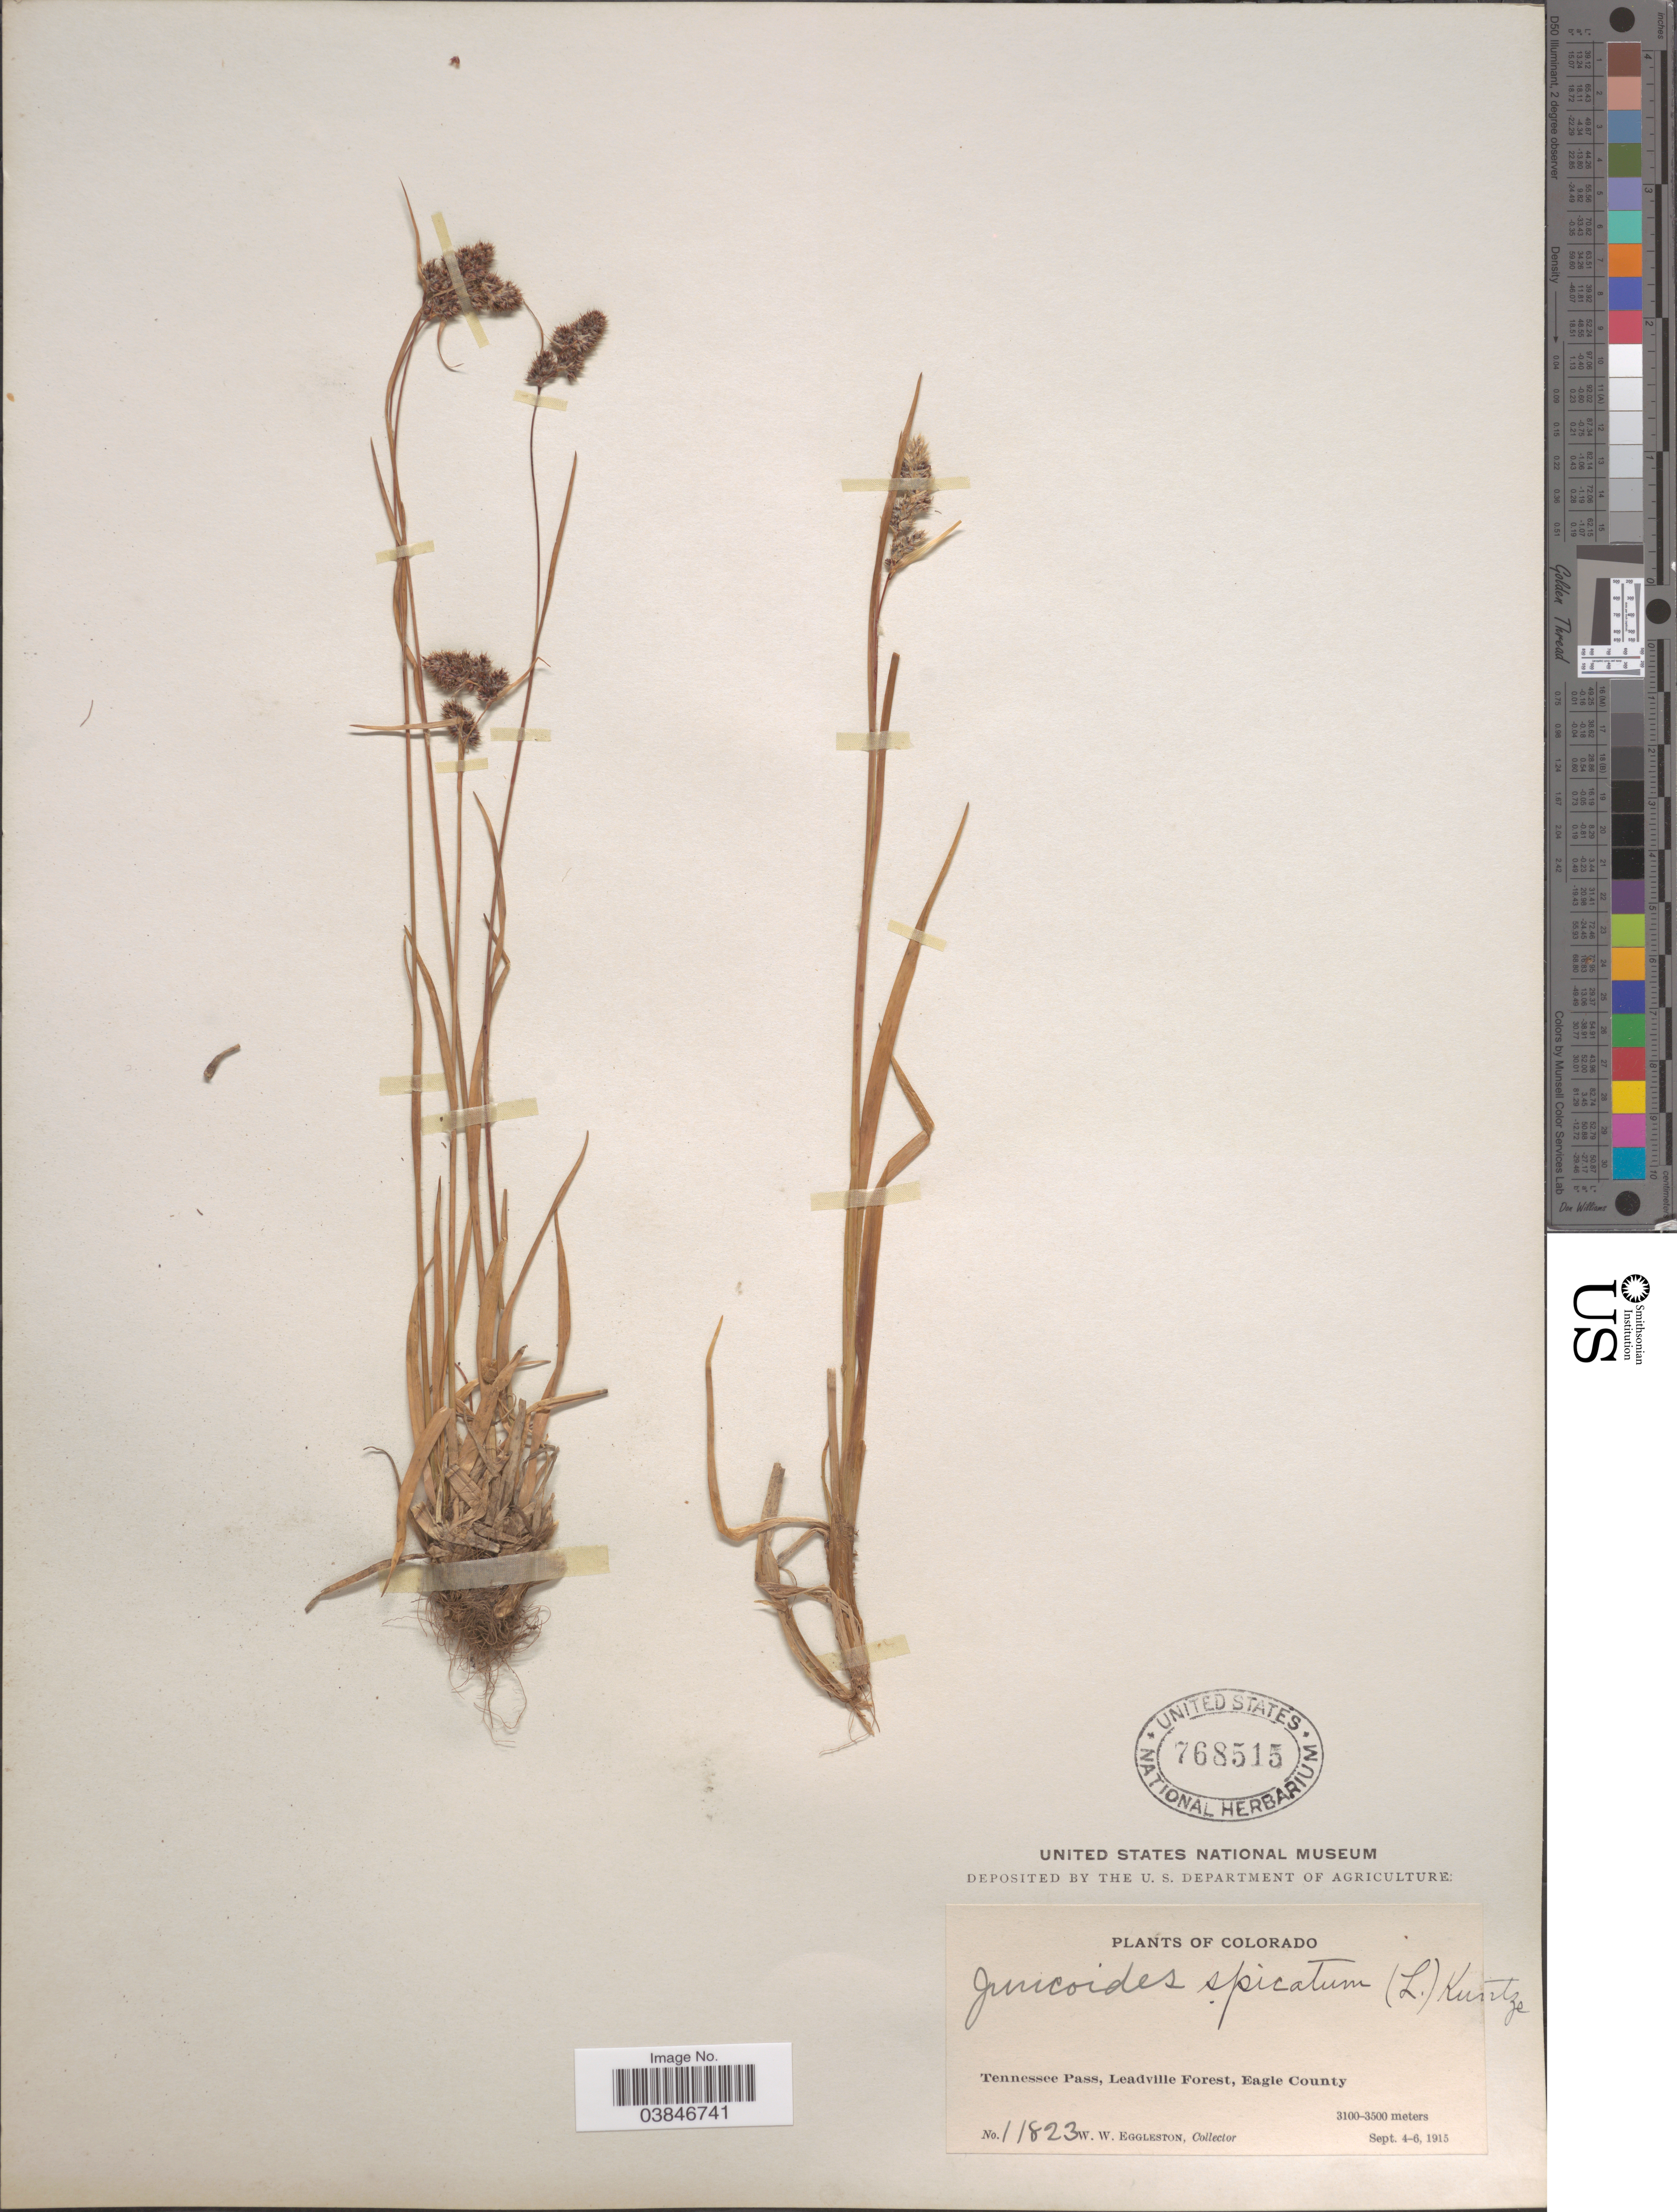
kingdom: Plantae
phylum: Tracheophyta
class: Liliopsida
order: Poales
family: Juncaceae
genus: Luzula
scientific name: Luzula spicata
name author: (L.) DC.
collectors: W. W. Eggleston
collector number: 11823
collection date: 1915-09-04/1915-09-06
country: United States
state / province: Colorado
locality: Tennessee Pass, Leadville Forest, Eagle County.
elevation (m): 3100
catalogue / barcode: US 768515